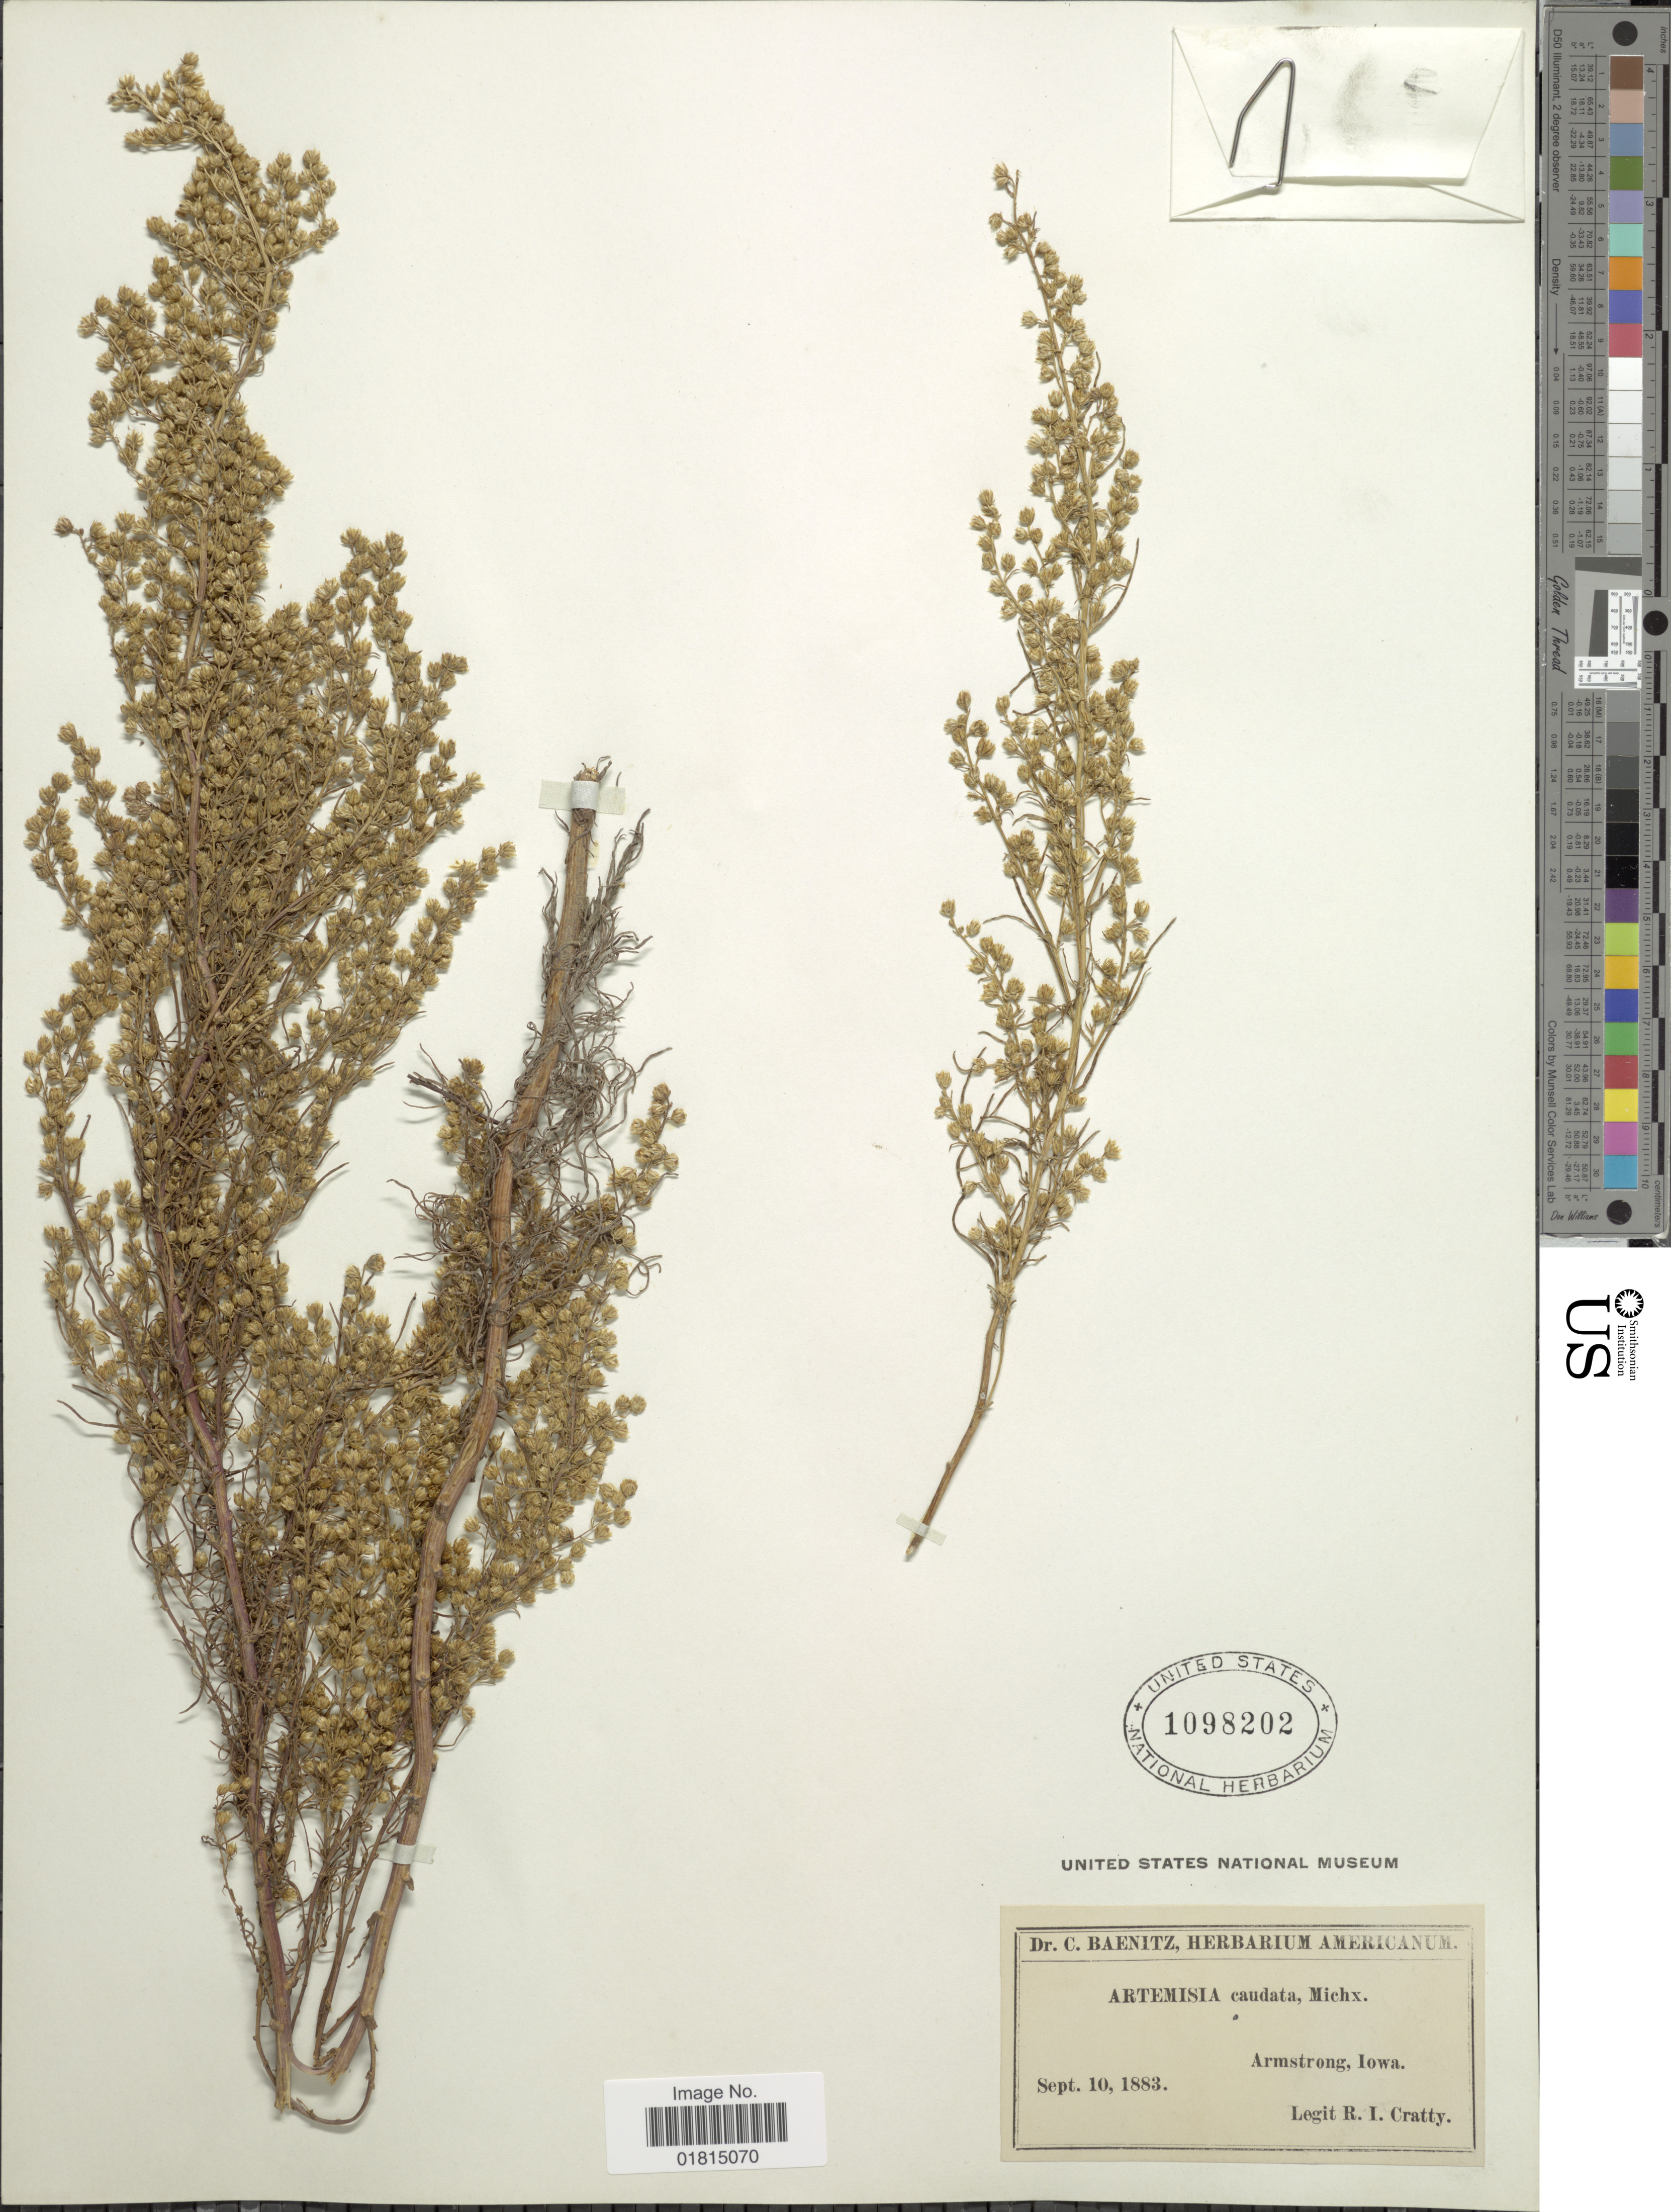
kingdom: Plantae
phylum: Tracheophyta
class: Magnoliopsida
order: Asterales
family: Asteraceae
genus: Artemisia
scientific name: Artemisia caudata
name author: Michx.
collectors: R. Cratty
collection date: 1883-09-10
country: United States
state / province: Iowa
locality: Armstrong, Iowa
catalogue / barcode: US 1098202